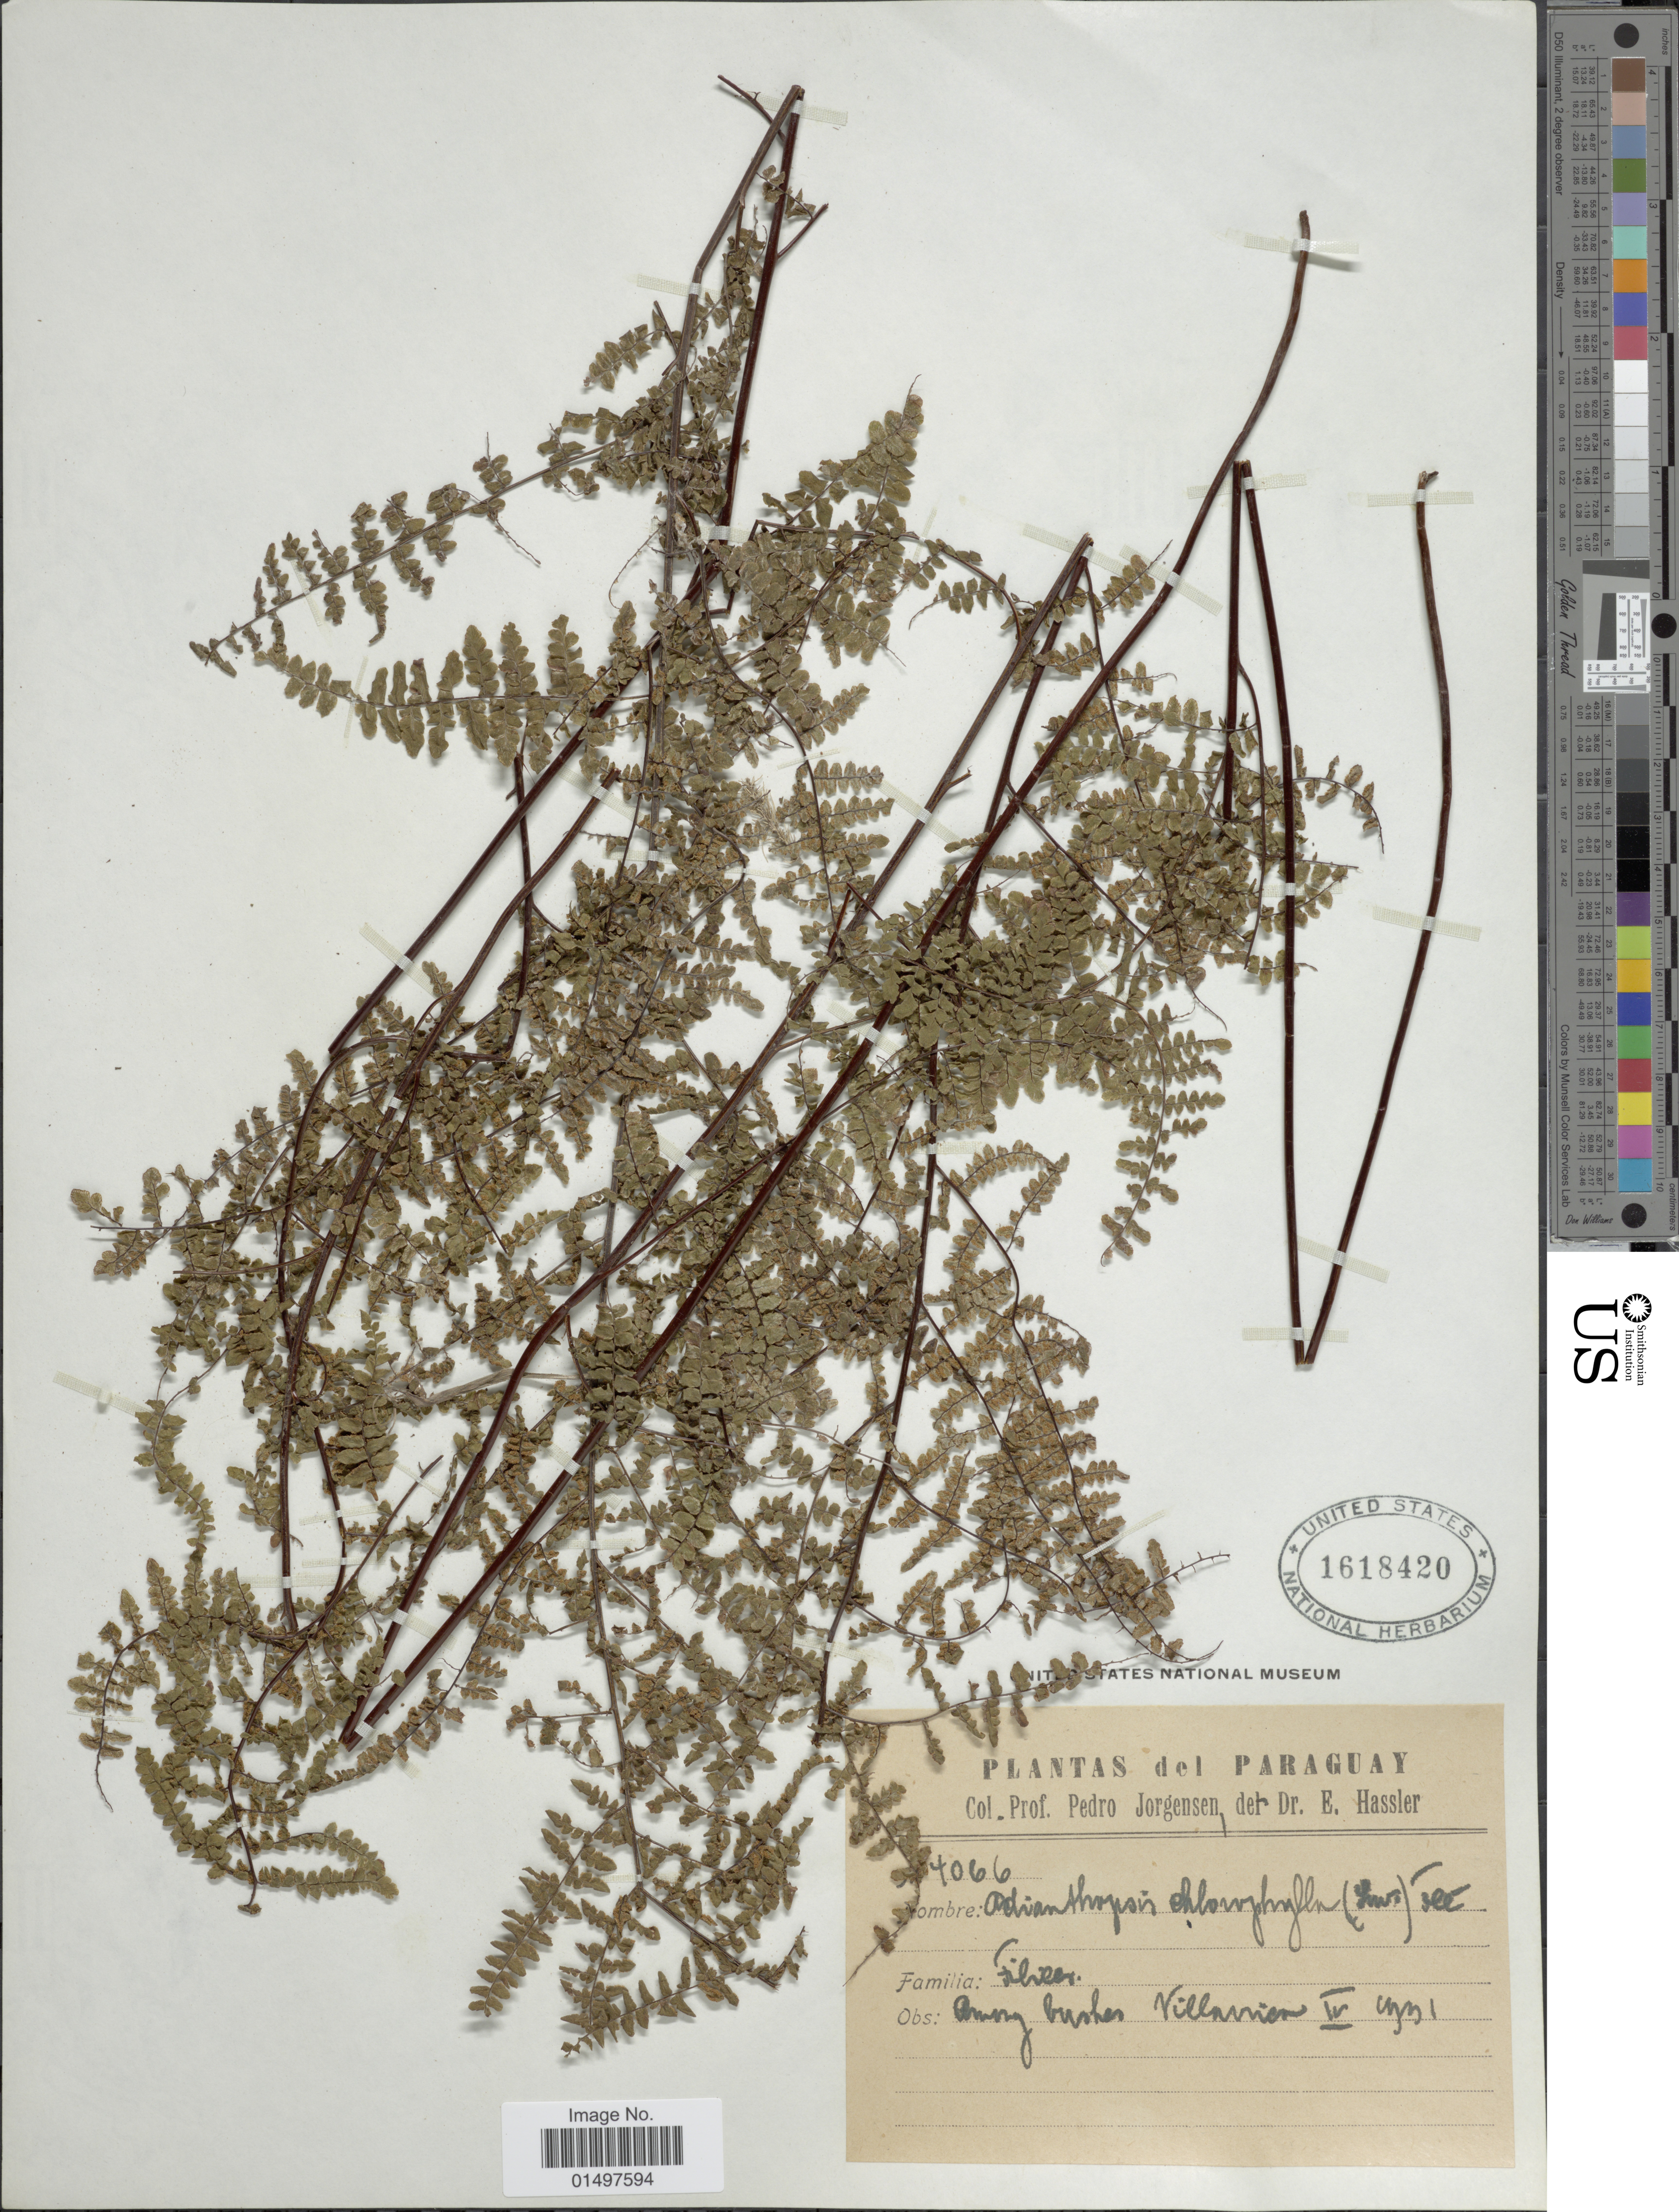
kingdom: Plantae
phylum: Tracheophyta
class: Polypodiopsida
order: Polypodiales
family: Pteridaceae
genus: Adiantopsis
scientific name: Adiantopsis chlorophylla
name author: (Sw.) Fée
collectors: P. Jörgensen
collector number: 4066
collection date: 1931-04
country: Paraguay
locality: Villarrica.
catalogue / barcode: US 1618420